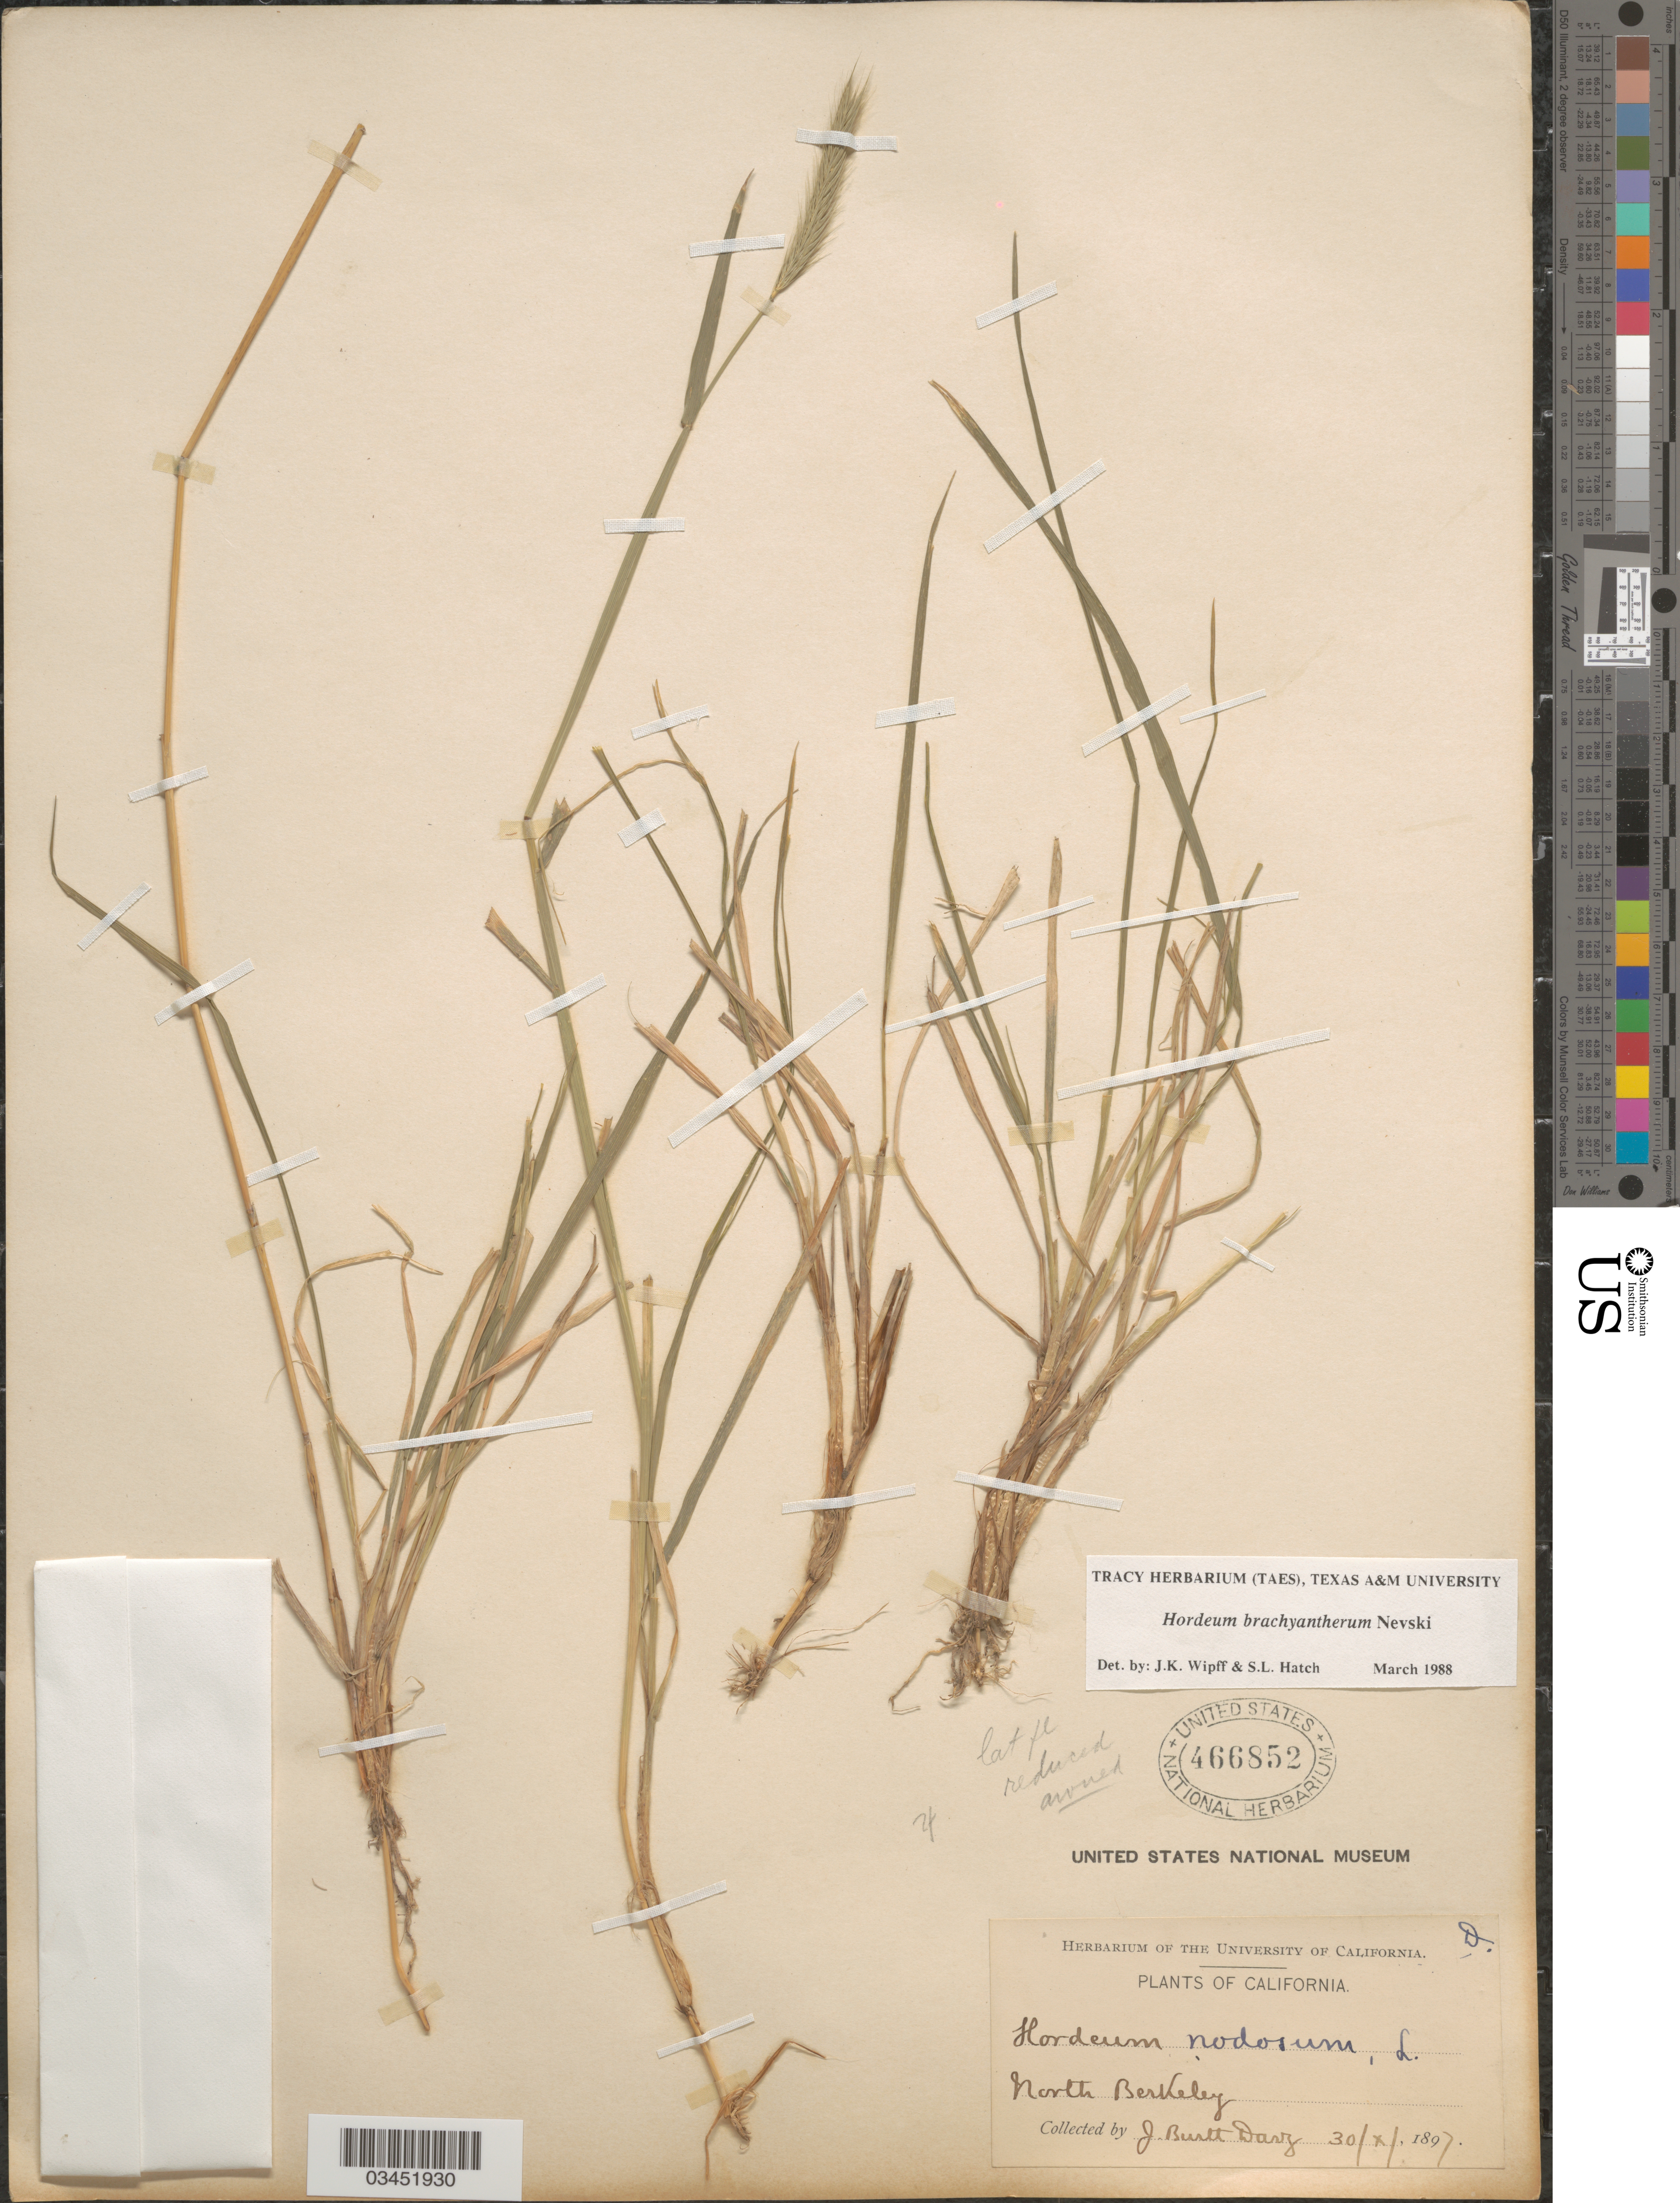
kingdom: Plantae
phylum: Tracheophyta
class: Liliopsida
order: Poales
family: Poaceae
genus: Hordeum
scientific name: Hordeum brachyantherum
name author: Nevski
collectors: J. Burtt Davy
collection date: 1897-10-30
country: United States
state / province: California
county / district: Alameda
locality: North berkeley.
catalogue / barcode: US 466852